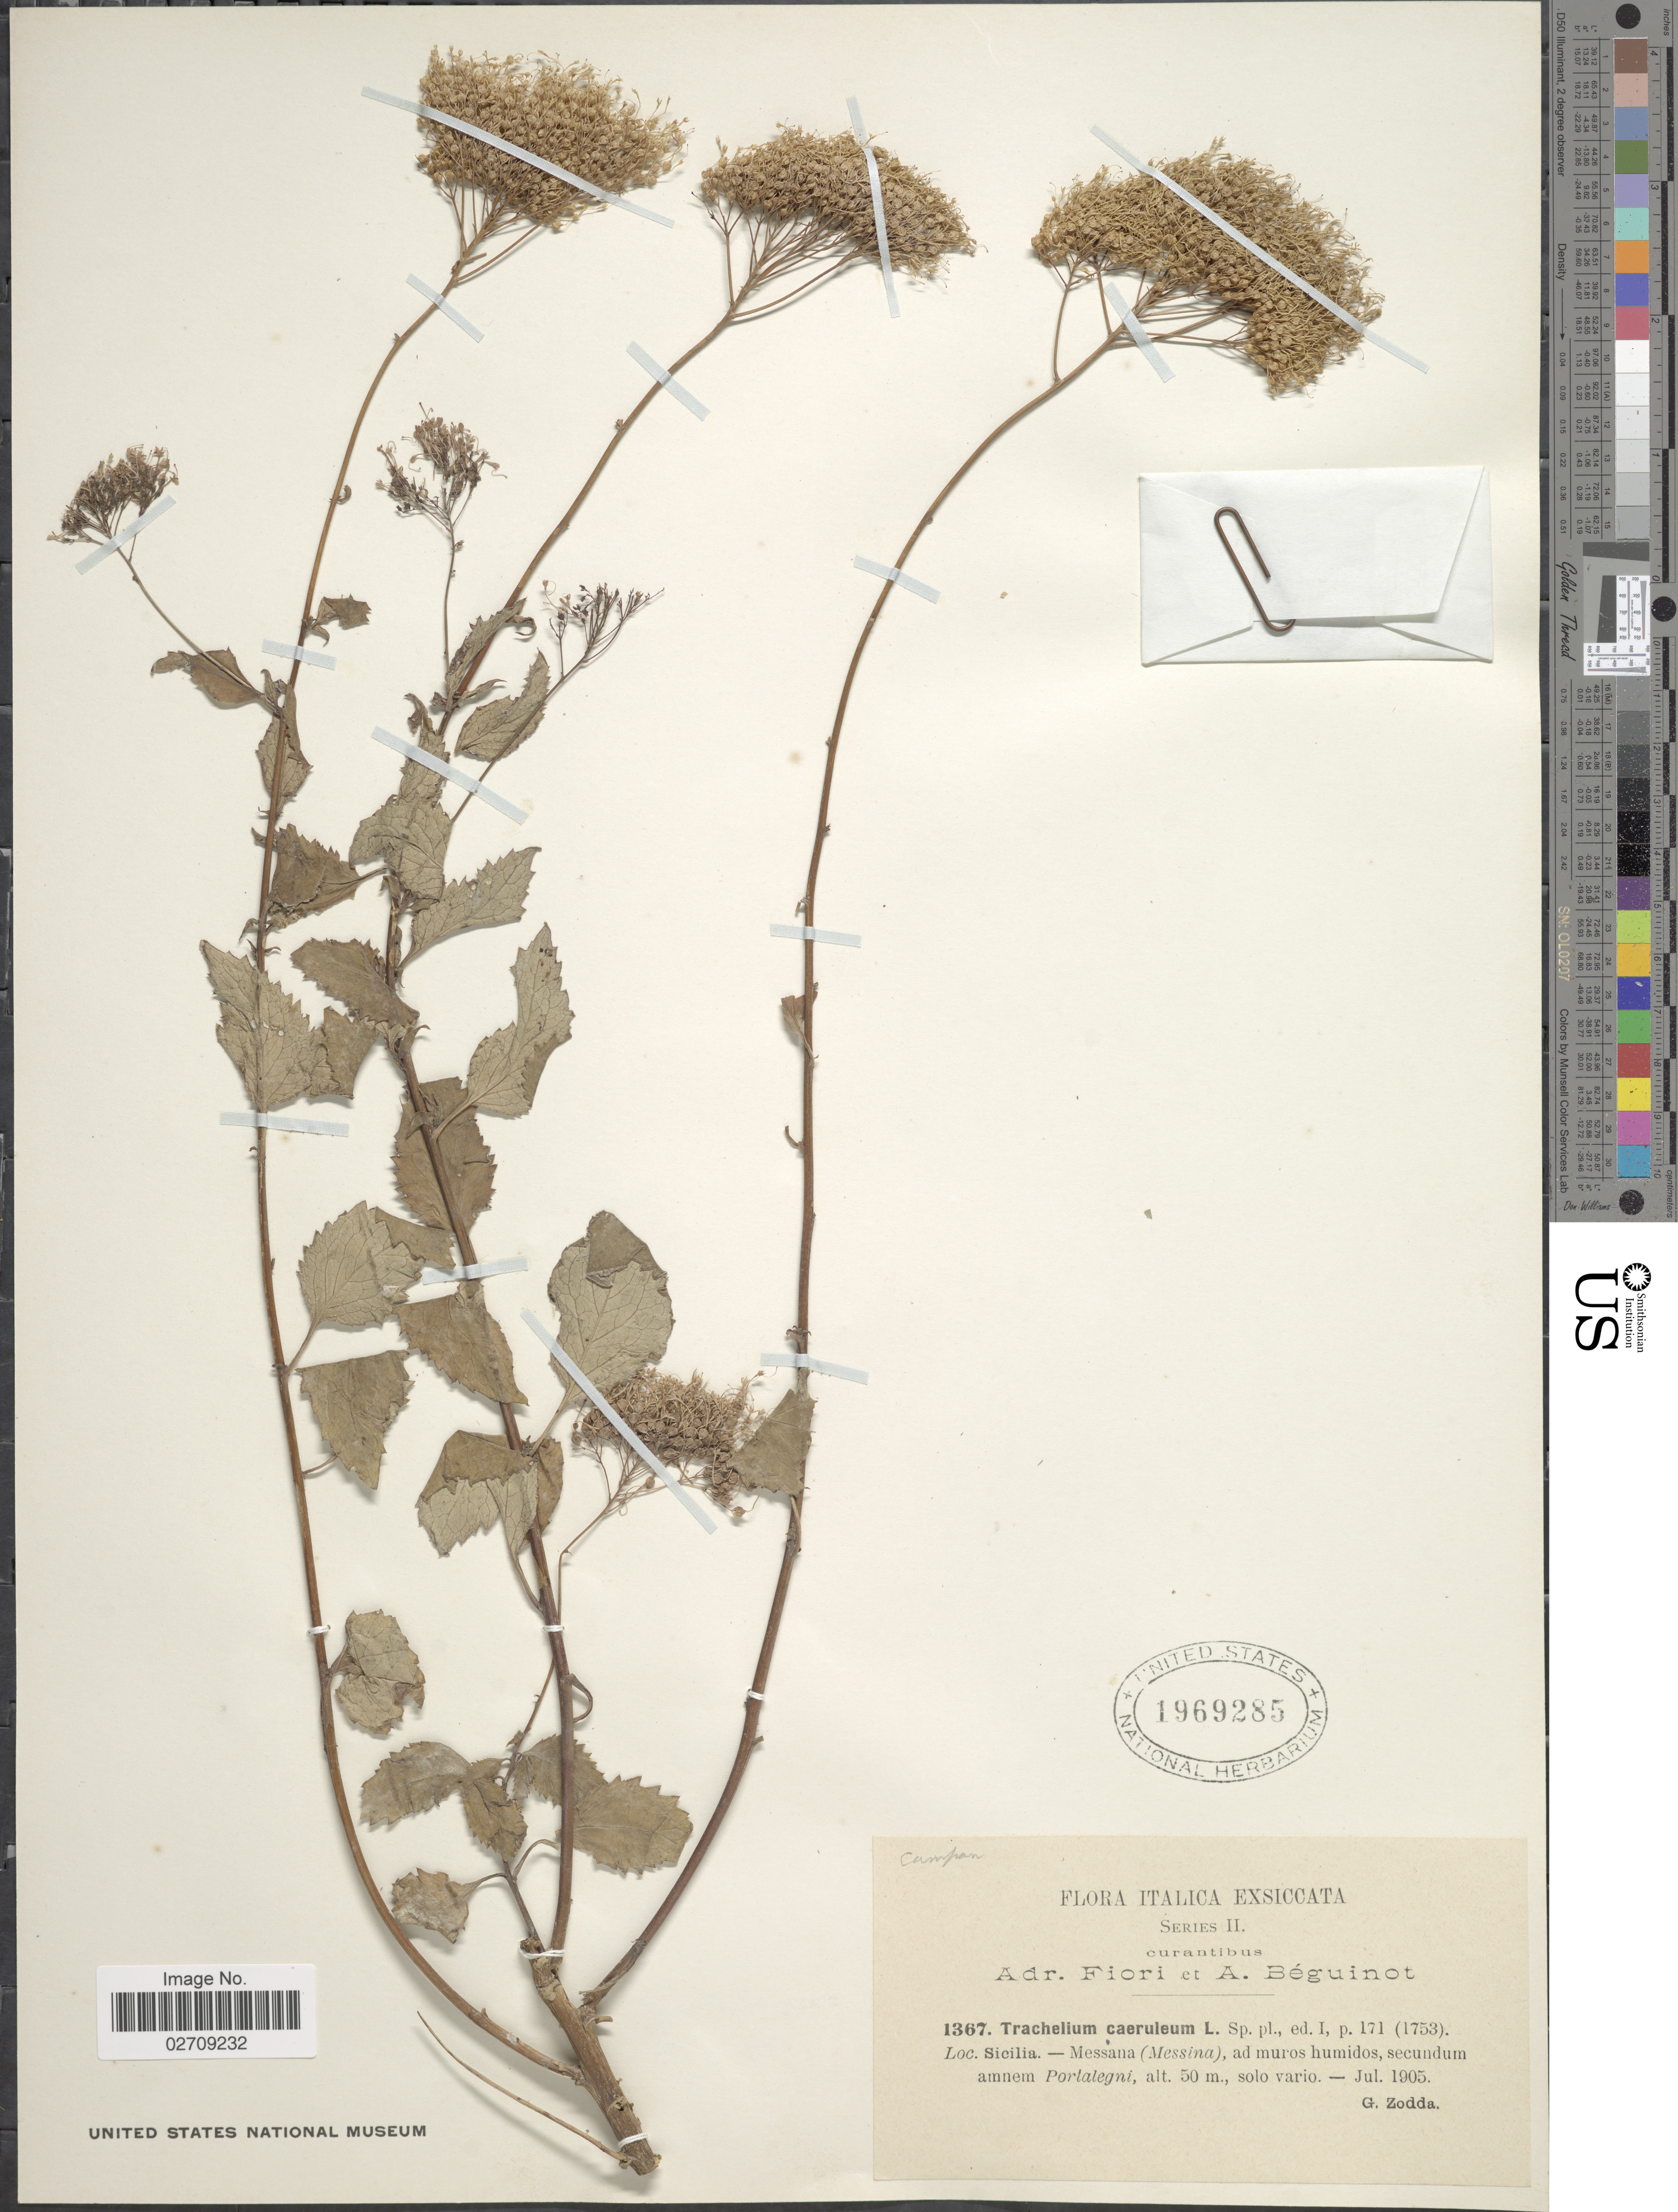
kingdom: Plantae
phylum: Tracheophyta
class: Magnoliopsida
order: Asterales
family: Campanulaceae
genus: Trachelium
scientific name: Trachelium caeruleum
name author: L.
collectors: G. Zodda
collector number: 1367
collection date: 1905-07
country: Italy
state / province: Siciliana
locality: Sicilia- Messana (Messina) ad muros hurmidos, secundum amnem Portalegni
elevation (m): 50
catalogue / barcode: US 1969285